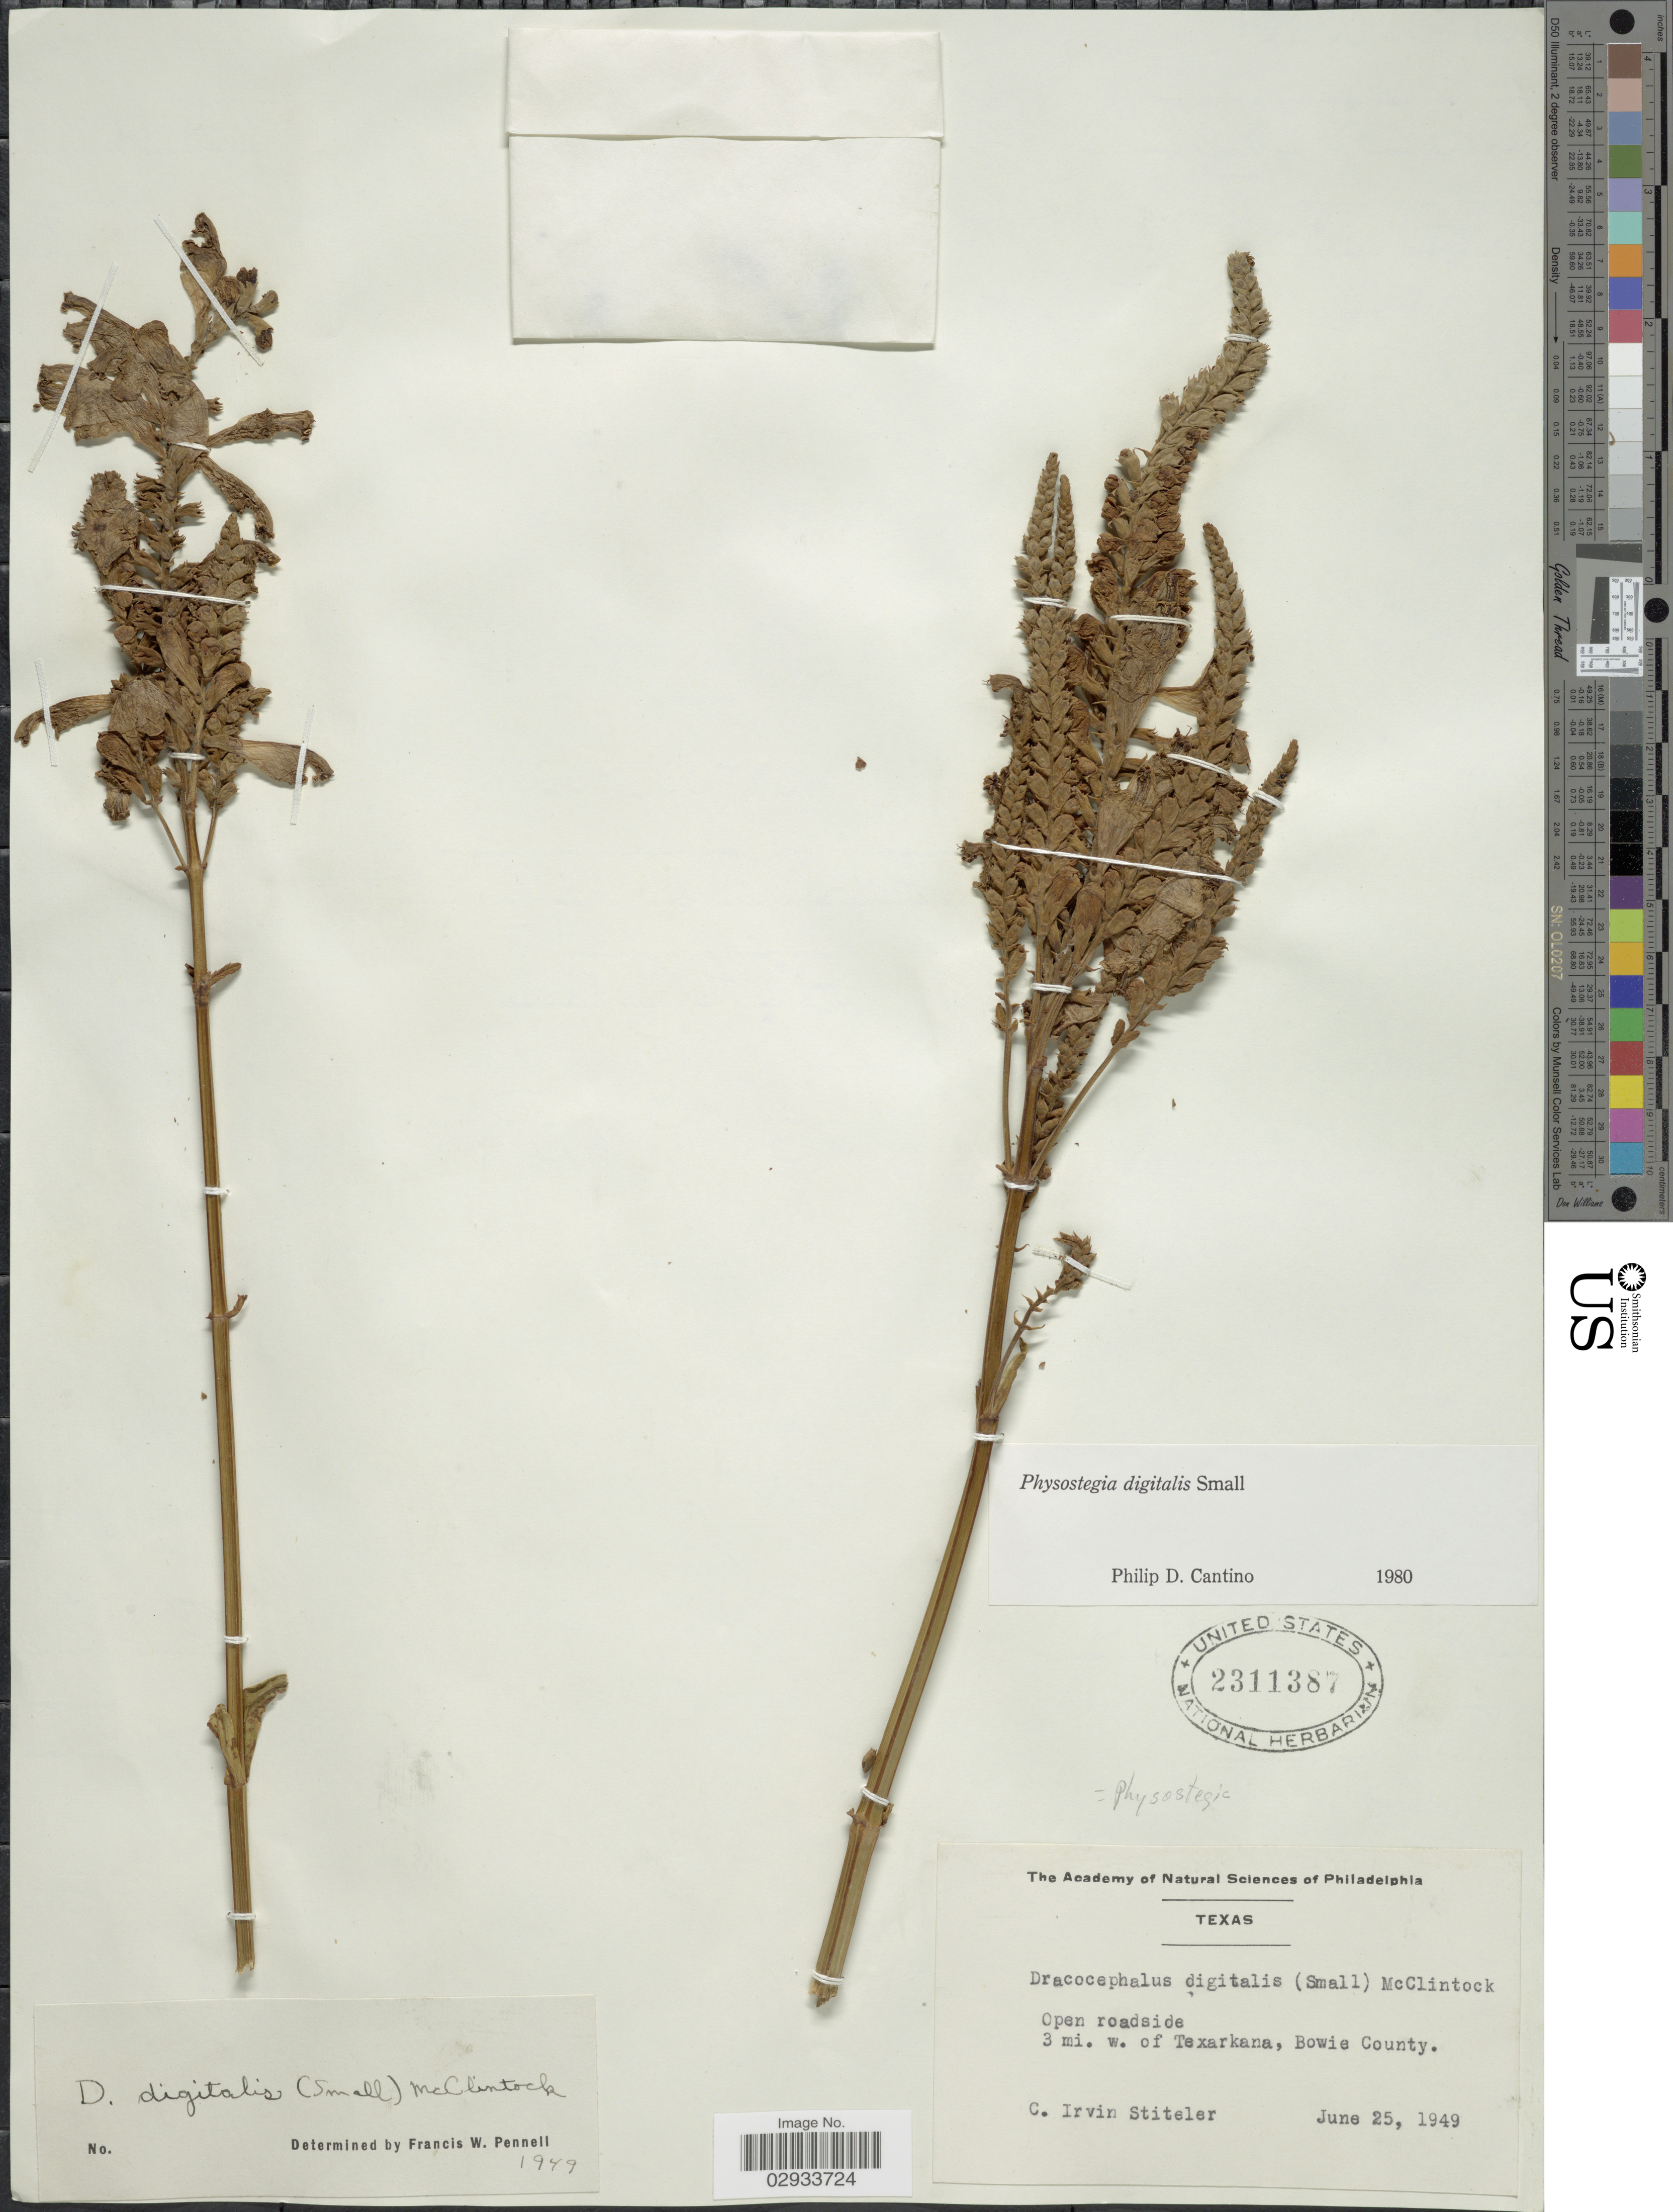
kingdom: Plantae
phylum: Tracheophyta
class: Magnoliopsida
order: Lamiales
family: Lamiaceae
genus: Physostegia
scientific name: Physostegia digitalis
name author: Small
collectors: C. Stiteler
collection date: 1949-06-25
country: United States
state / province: Texas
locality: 3 mi. w. of Texarkana, Bowie County.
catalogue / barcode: US 2311387